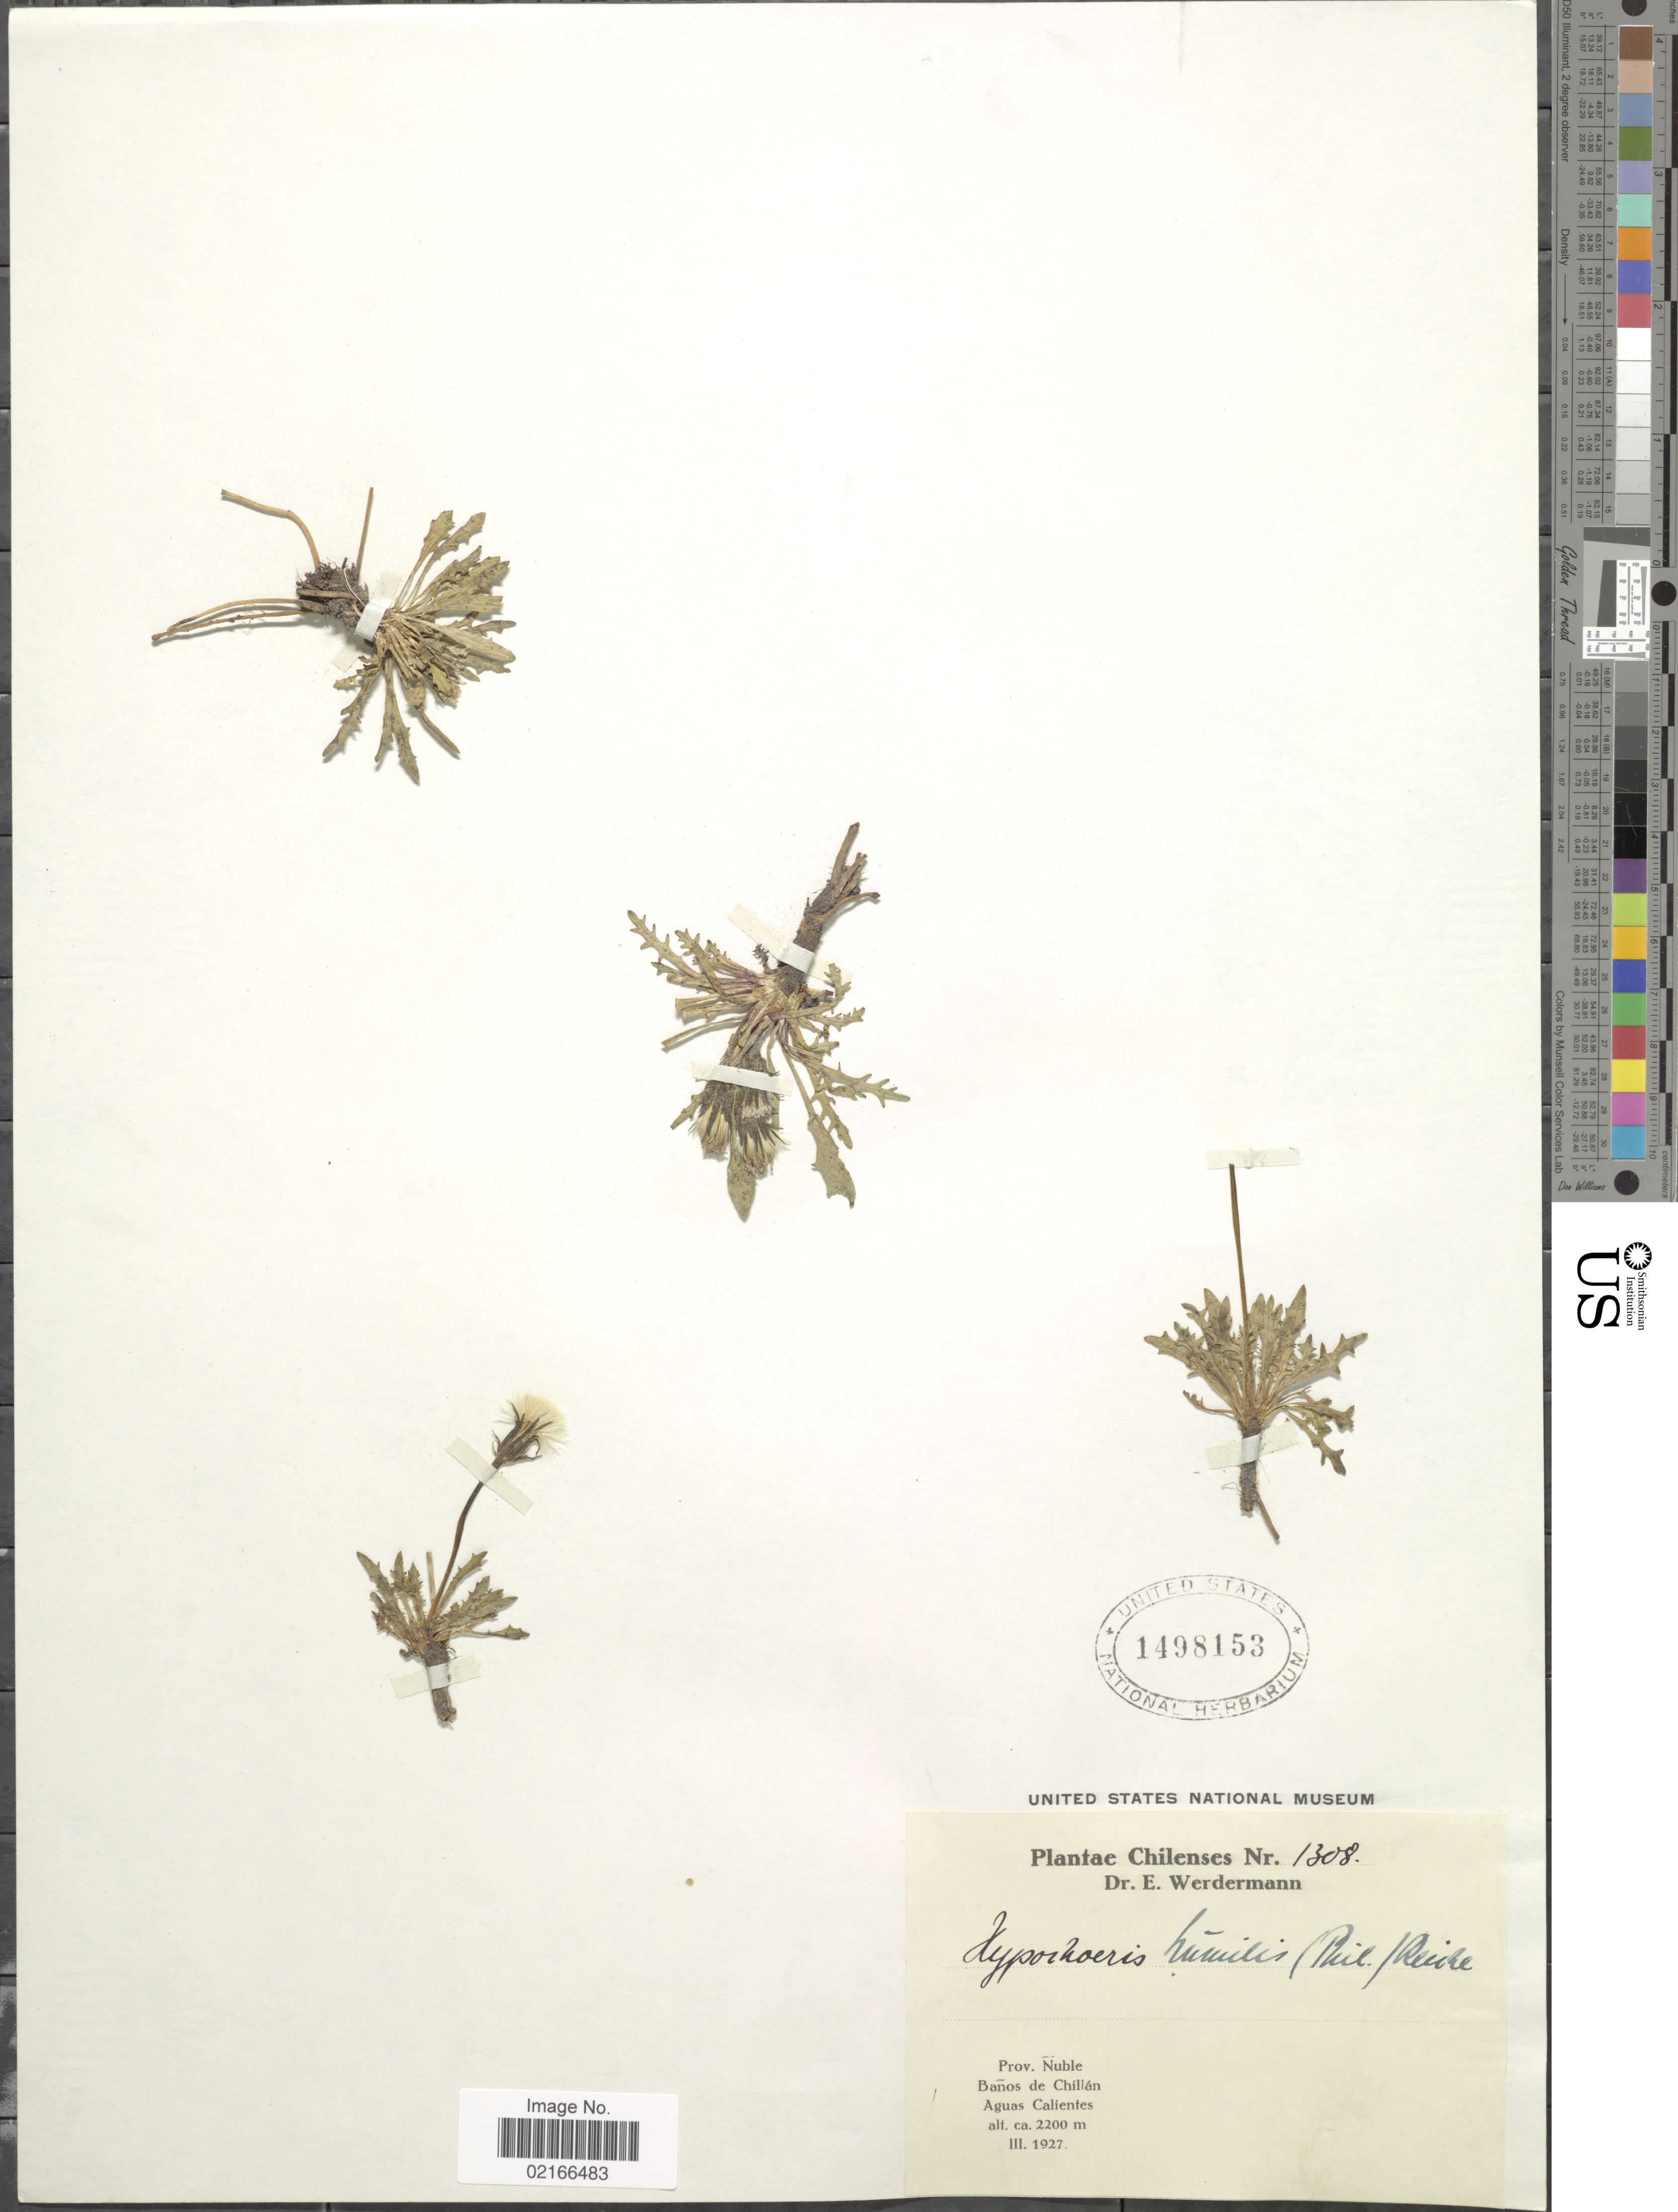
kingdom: Plantae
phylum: Tracheophyta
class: Magnoliopsida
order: Asterales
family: Asteraceae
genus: Hypochaeris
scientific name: Hypochaeris arenaria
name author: Gaudich.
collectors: E. Werdermann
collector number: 1308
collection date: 1927-03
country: Chile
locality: Prov. Nuble. Baños de Chilián. Aguas Calientes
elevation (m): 2200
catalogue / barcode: US 1498153